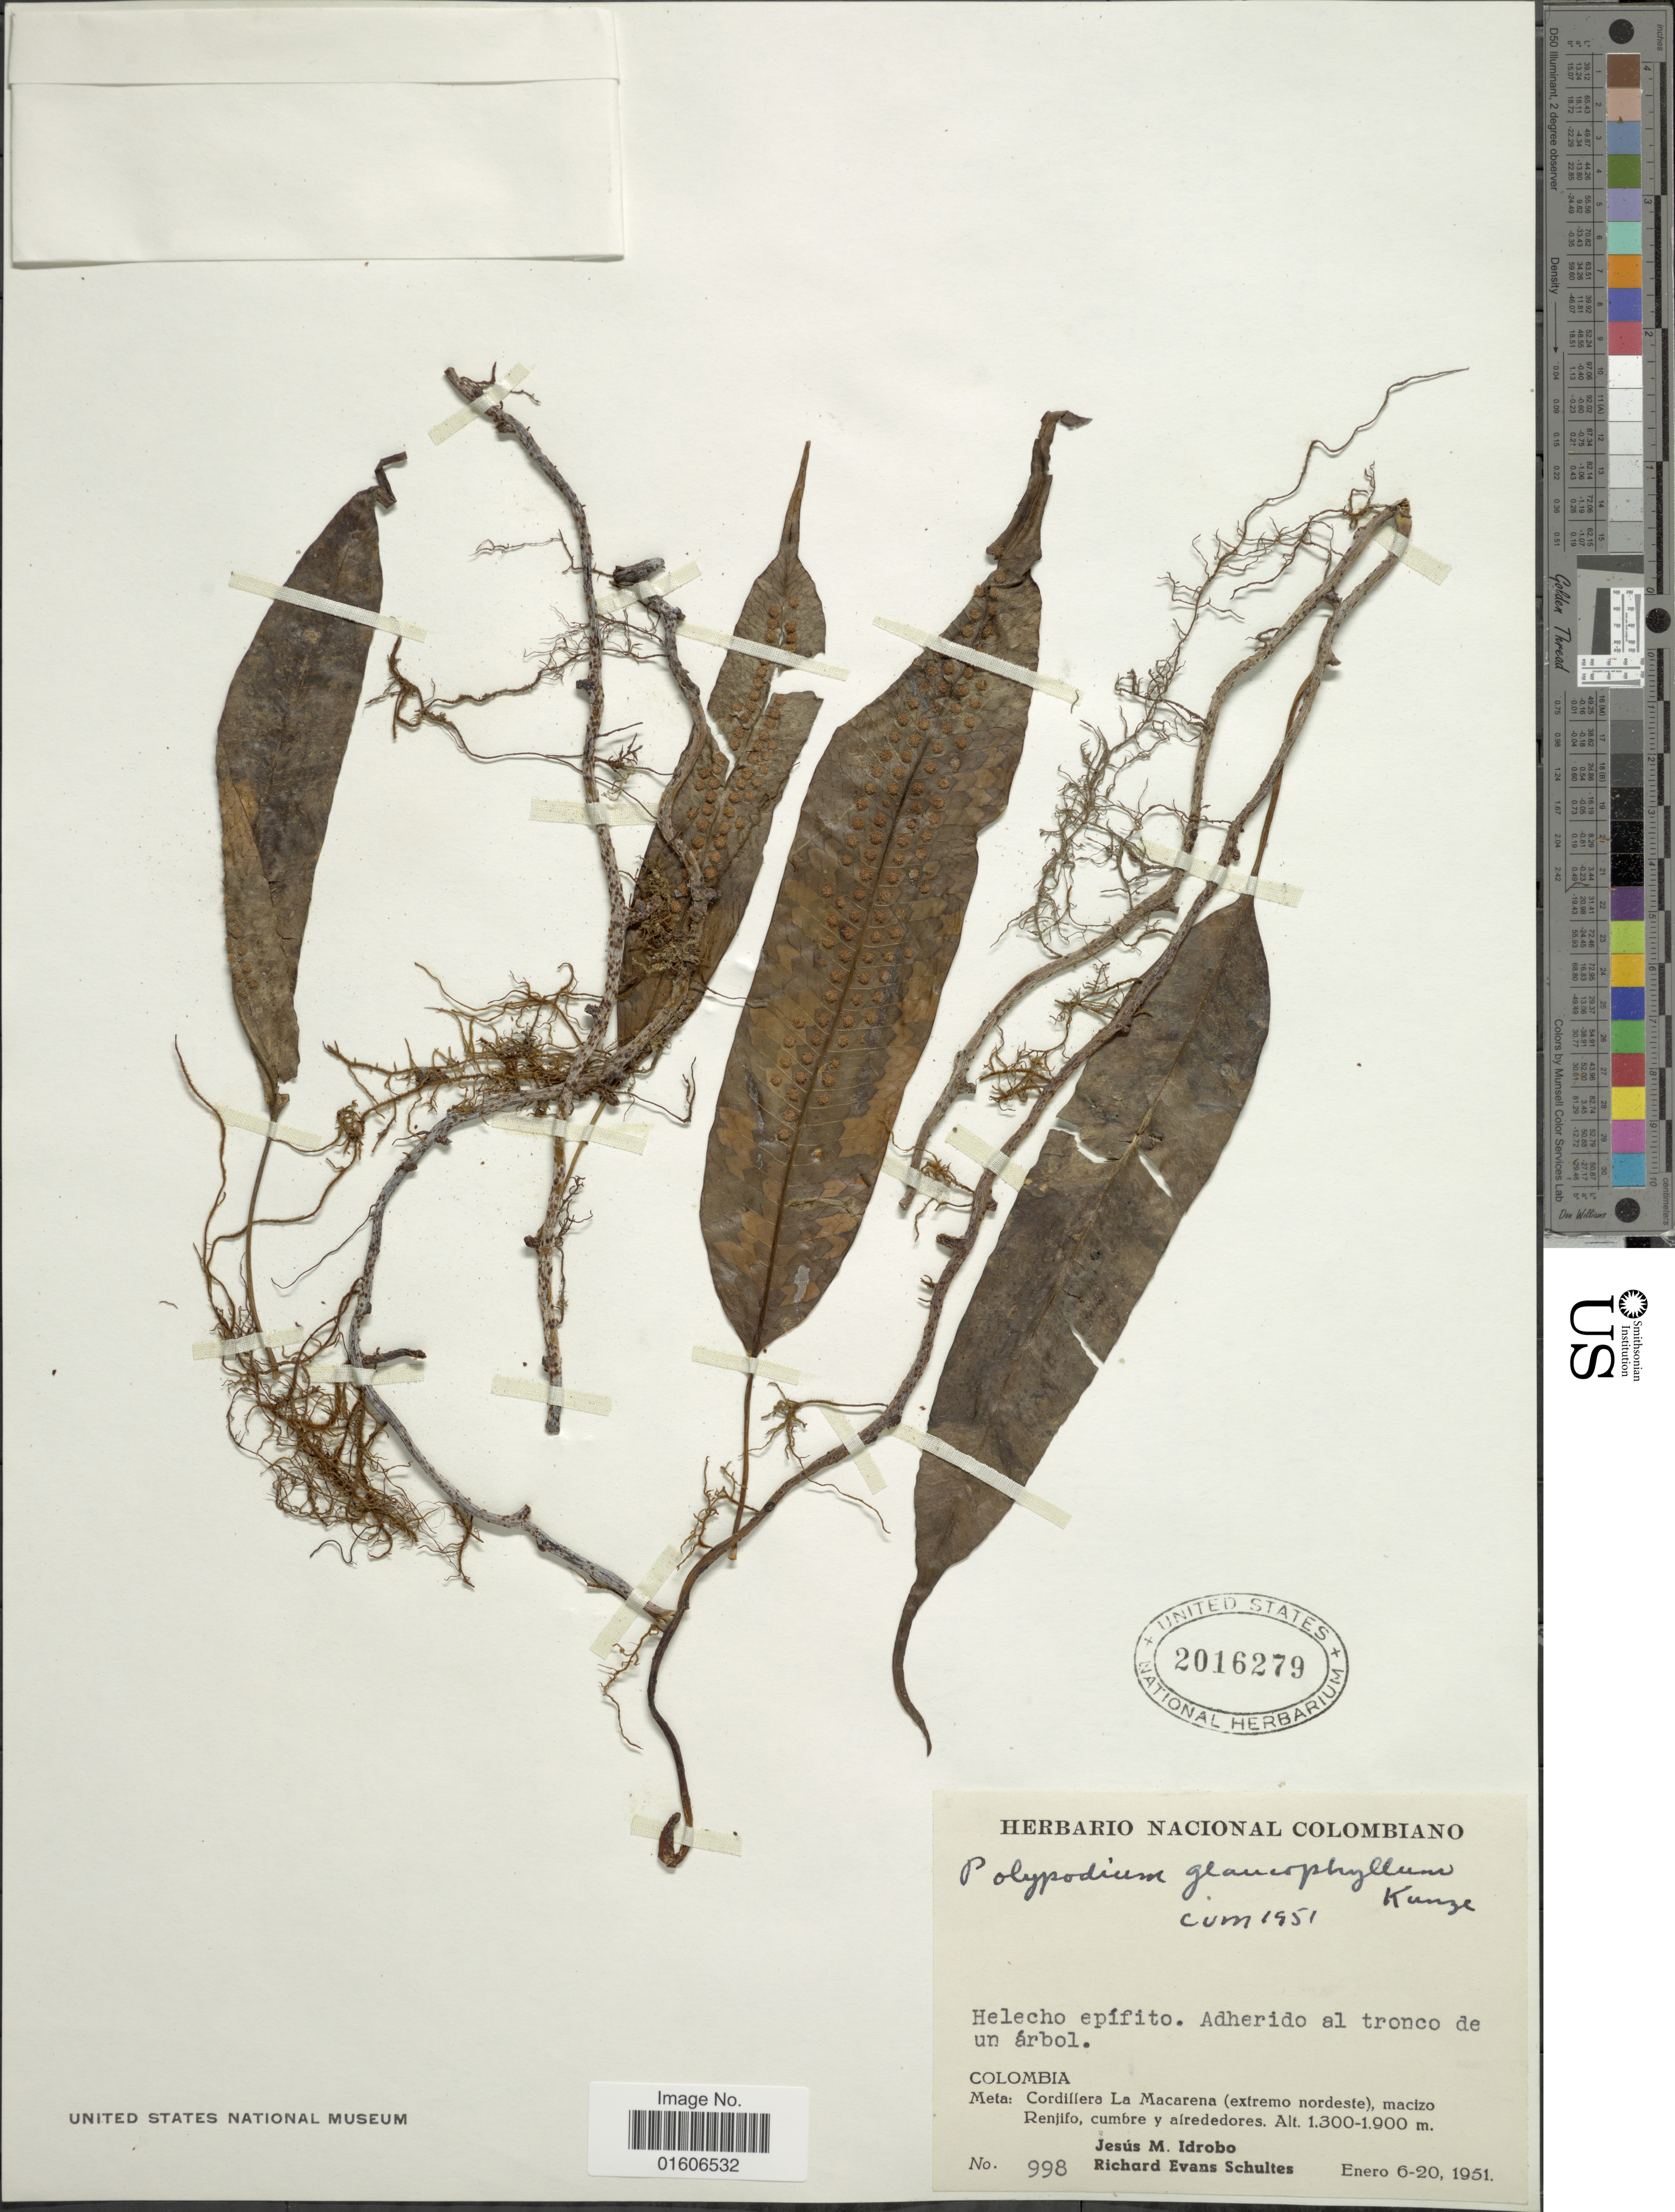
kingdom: Plantae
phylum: Tracheophyta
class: Polypodiopsida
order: Polypodiales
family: Polypodiaceae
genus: Serpocaulon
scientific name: Serpocaulon levigatum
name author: (Cav.) A.R. Sm.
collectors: J. M. Idrobo & R. E. Schultes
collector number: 998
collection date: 1951-01-06/1951-01-20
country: Colombia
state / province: Meta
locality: Meta: Cordillera La Macarena (extremo nordeste), macizo Renjifo, cumbre y alrededores.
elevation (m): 1300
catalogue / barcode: US 2016279